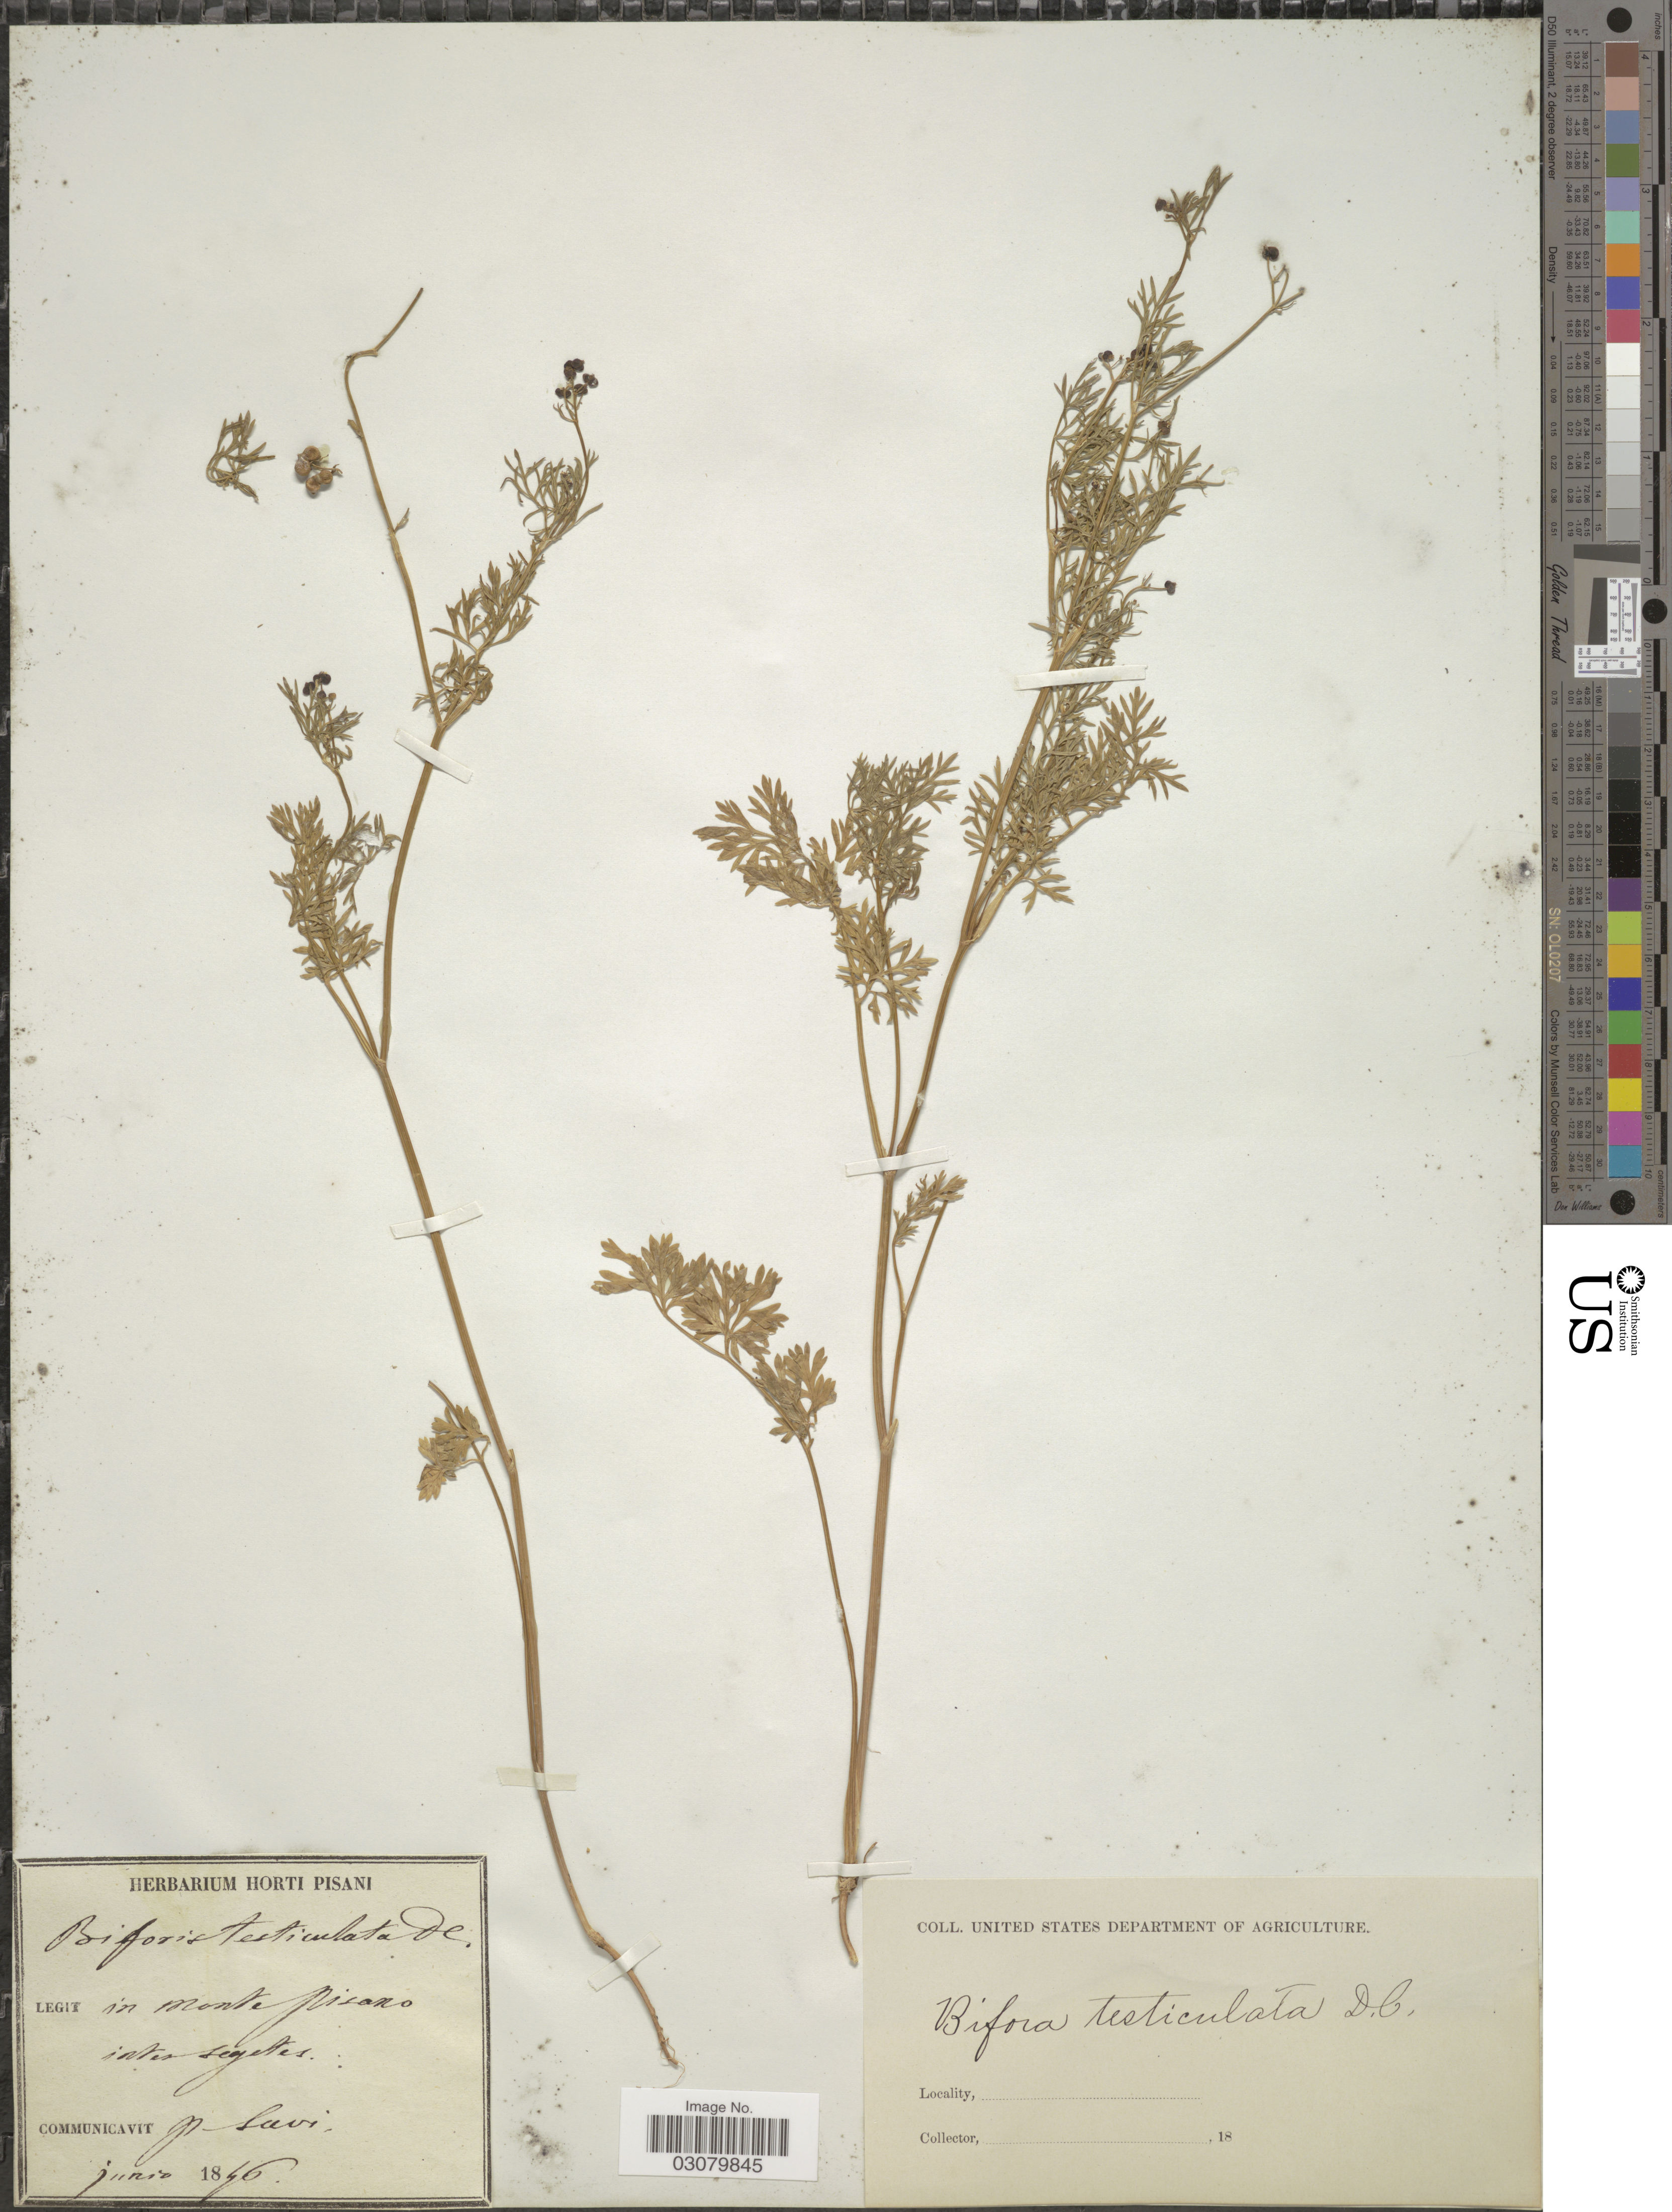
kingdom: Plantae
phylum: Tracheophyta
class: Magnoliopsida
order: Apiales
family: Apiaceae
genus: Bifora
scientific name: Bifora testiculata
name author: (L.) Spreng.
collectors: ex herb. H. Pisani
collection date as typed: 18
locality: In monte pisano inter segetes.